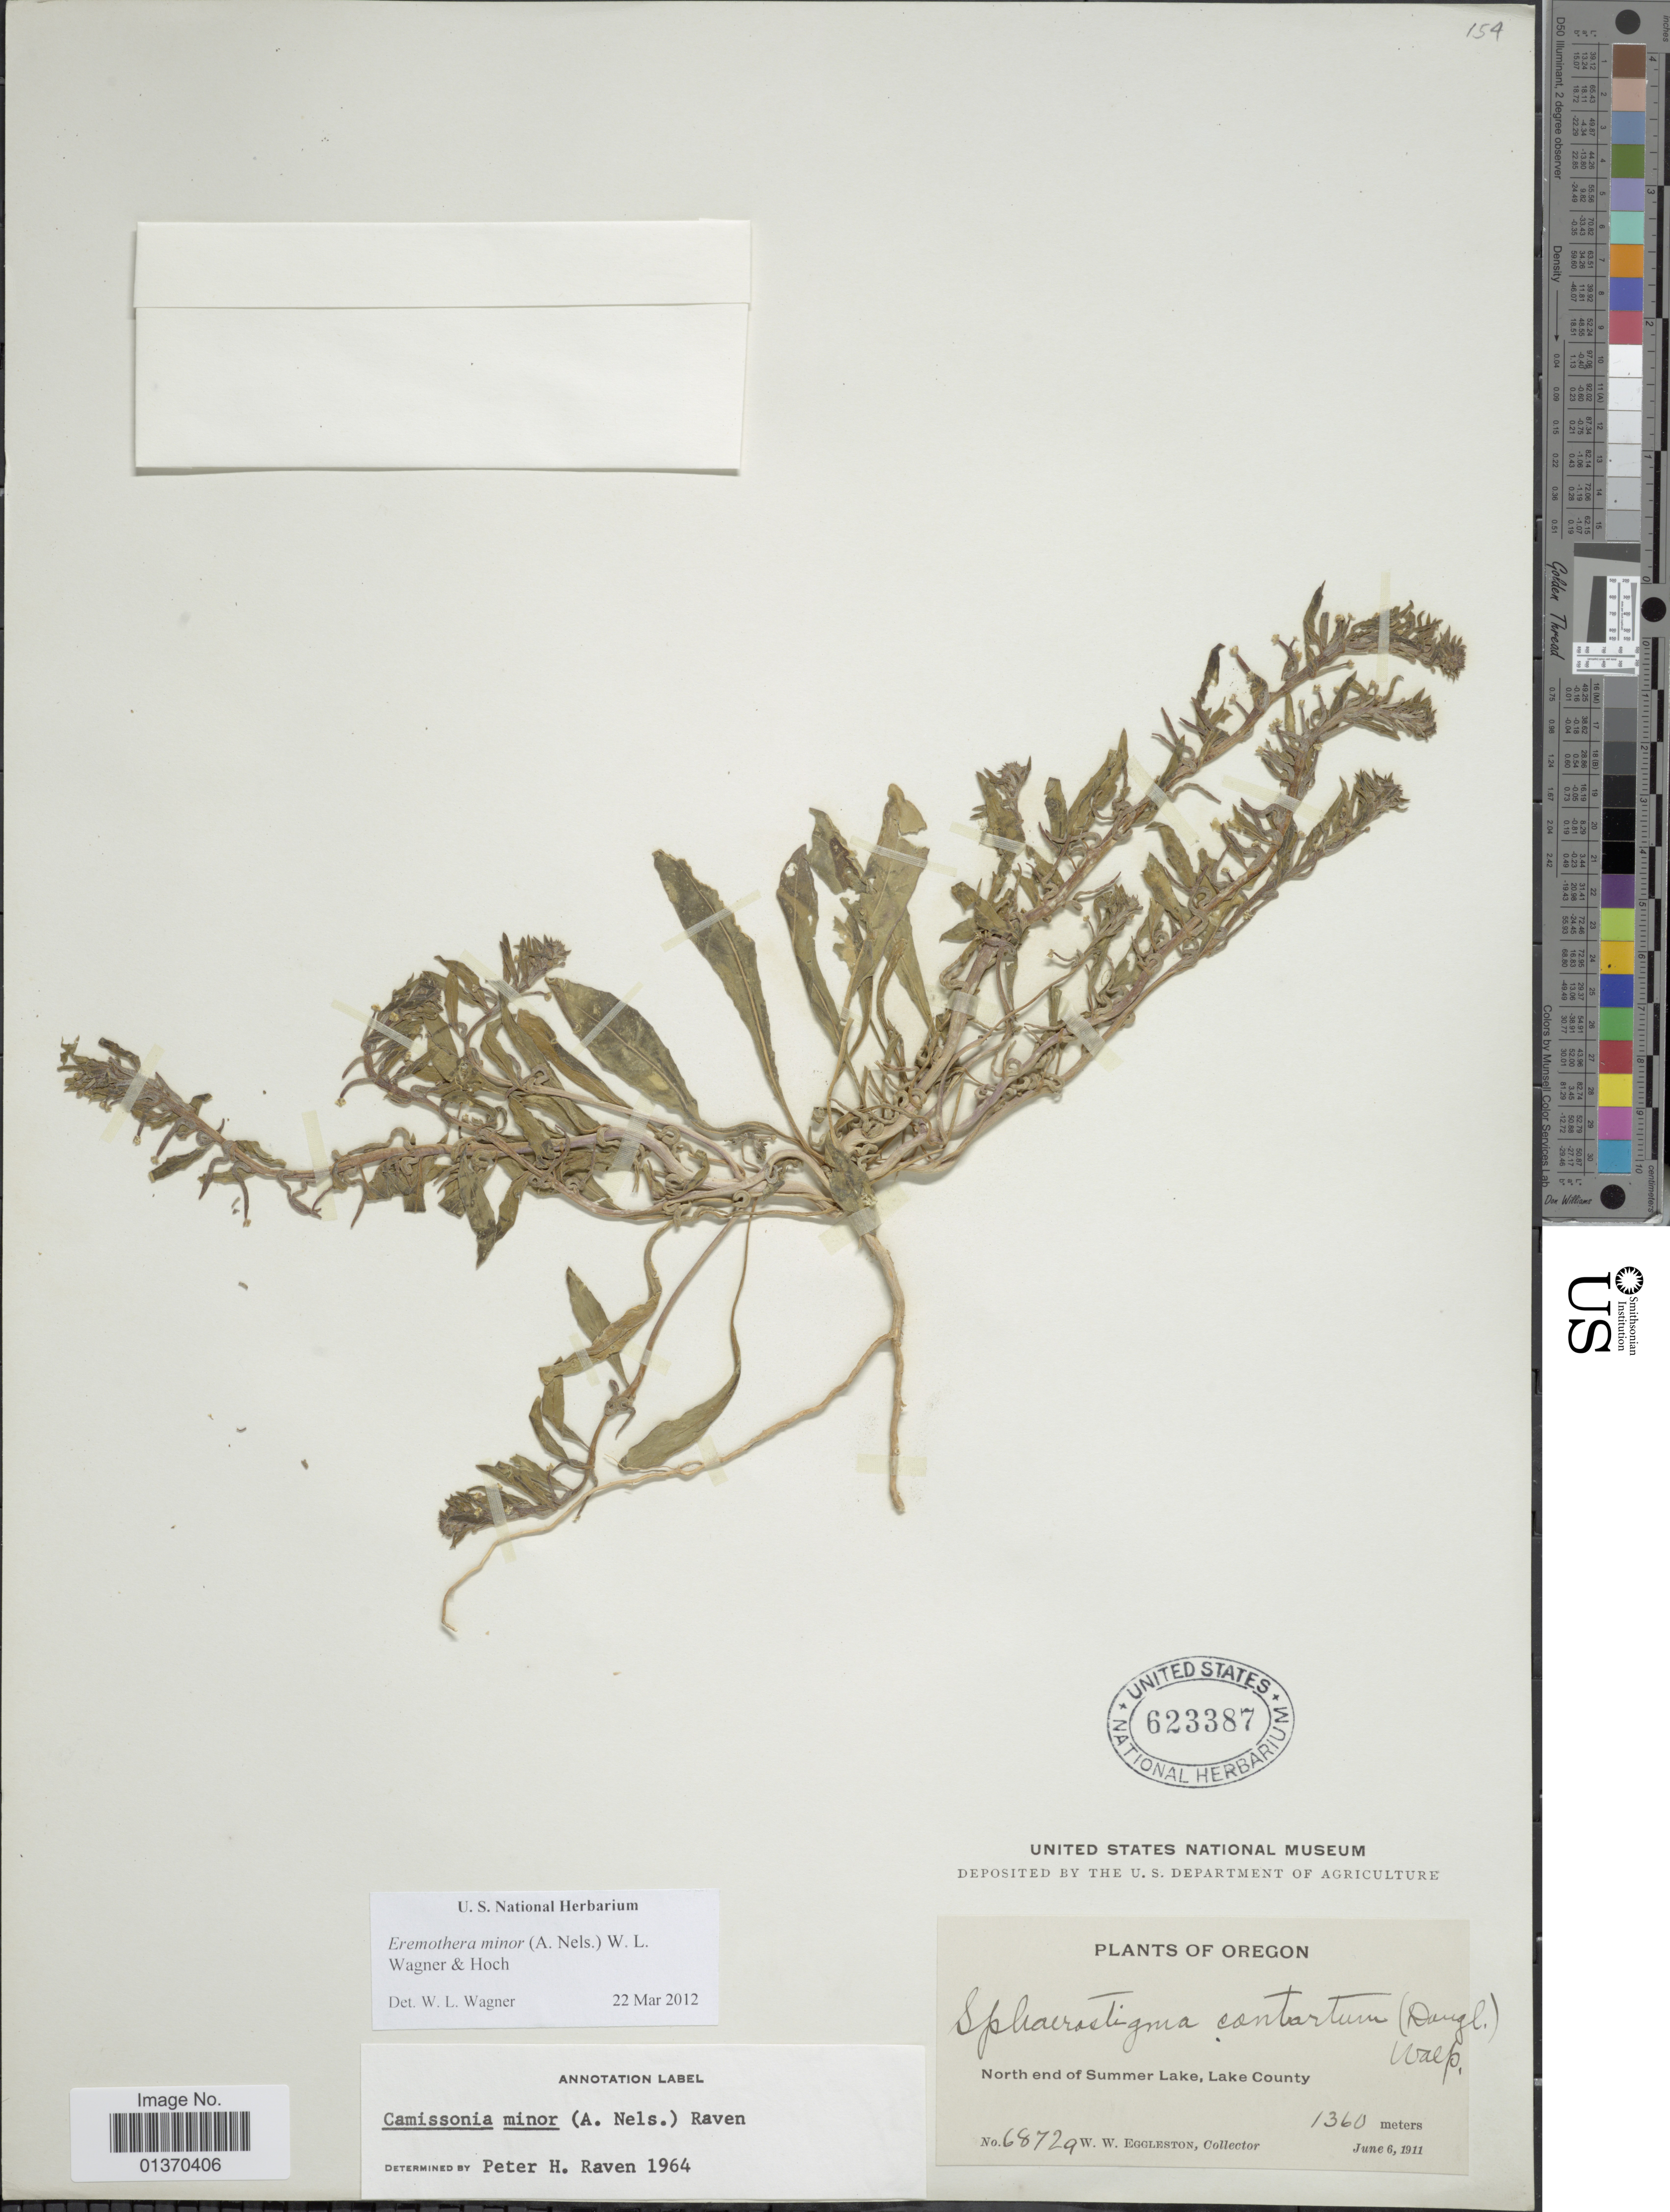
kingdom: Plantae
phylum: Tracheophyta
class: Magnoliopsida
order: Myrtales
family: Onagraceae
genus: Eremothera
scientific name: Eremothera minor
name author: (A. Nelson) W.L. Wagner & Hoch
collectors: W. W. Eggleston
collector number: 6872a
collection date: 1911-06-06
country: United States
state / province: Oregon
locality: North end of Summer Lake, Lake County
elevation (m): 1360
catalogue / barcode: US 623387